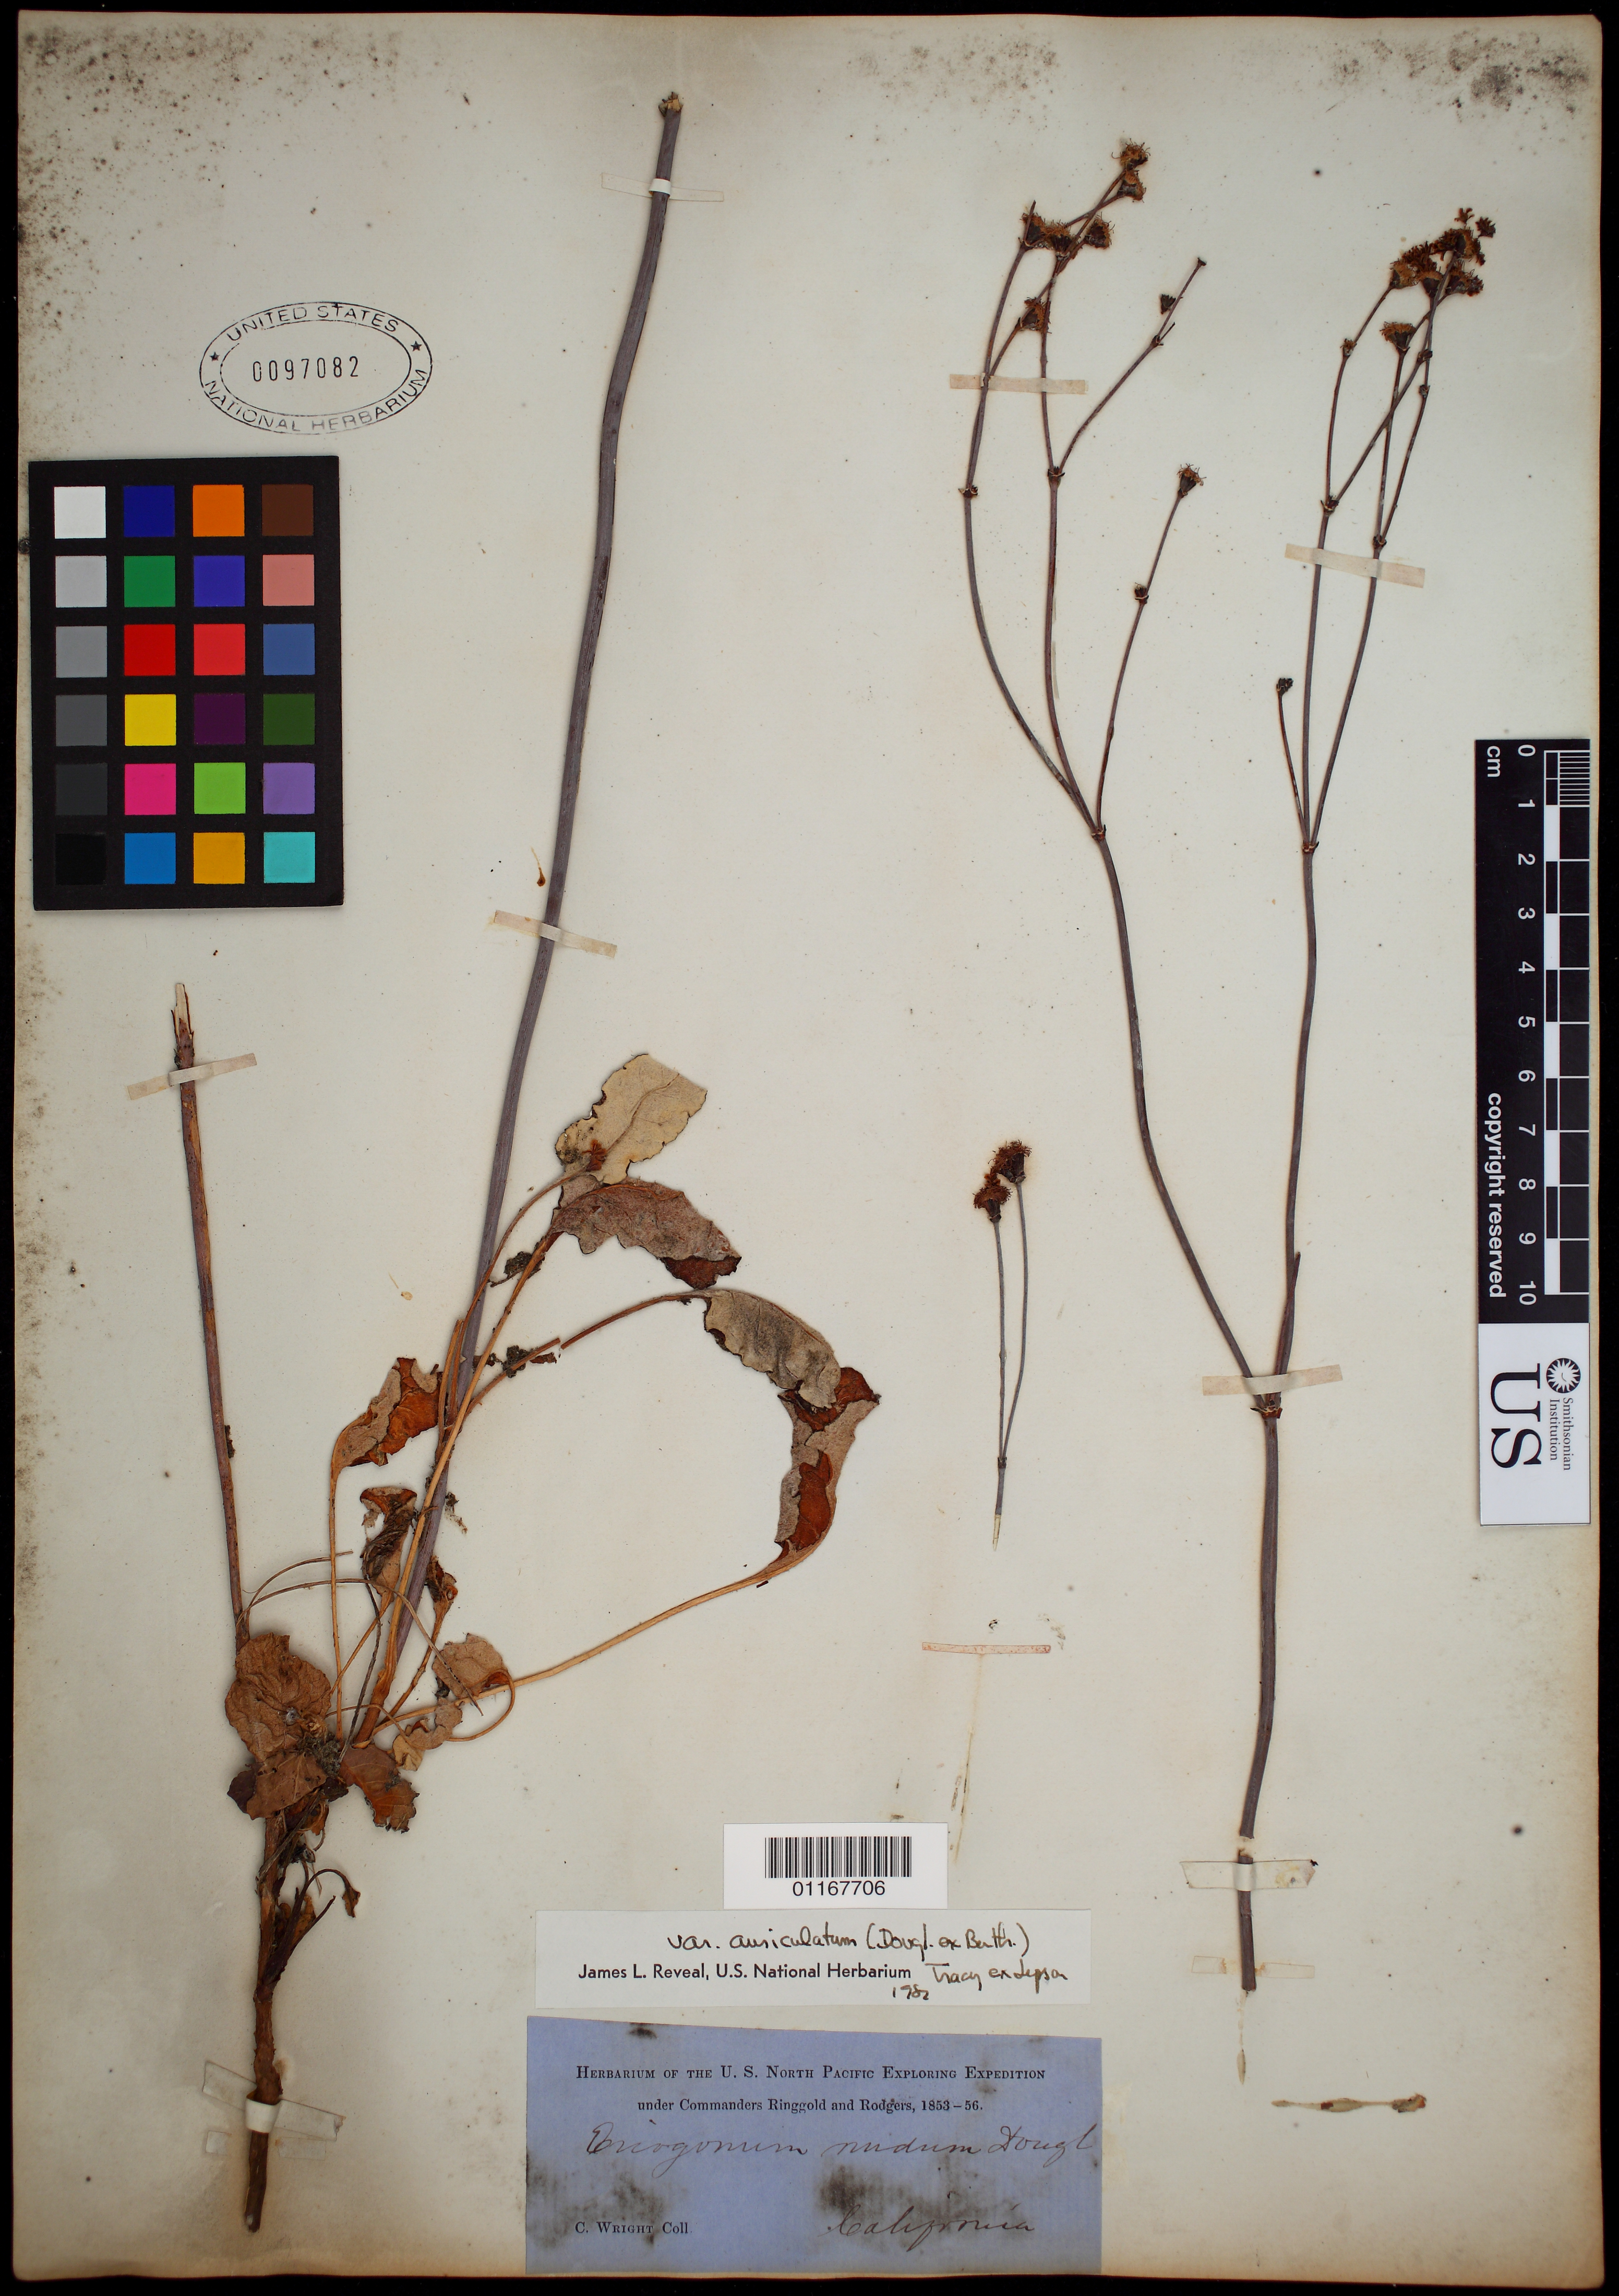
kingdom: Plantae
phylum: Tracheophyta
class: Magnoliopsida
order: Caryophyllales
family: Polygonaceae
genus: Eriogonum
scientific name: Eriogonum nudum var. auriculatum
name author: (Benth.) Tracy ex Jeps.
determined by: Reveal, J. L.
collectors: C. Wright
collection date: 1853/1856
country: United States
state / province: California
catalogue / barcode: US 97082